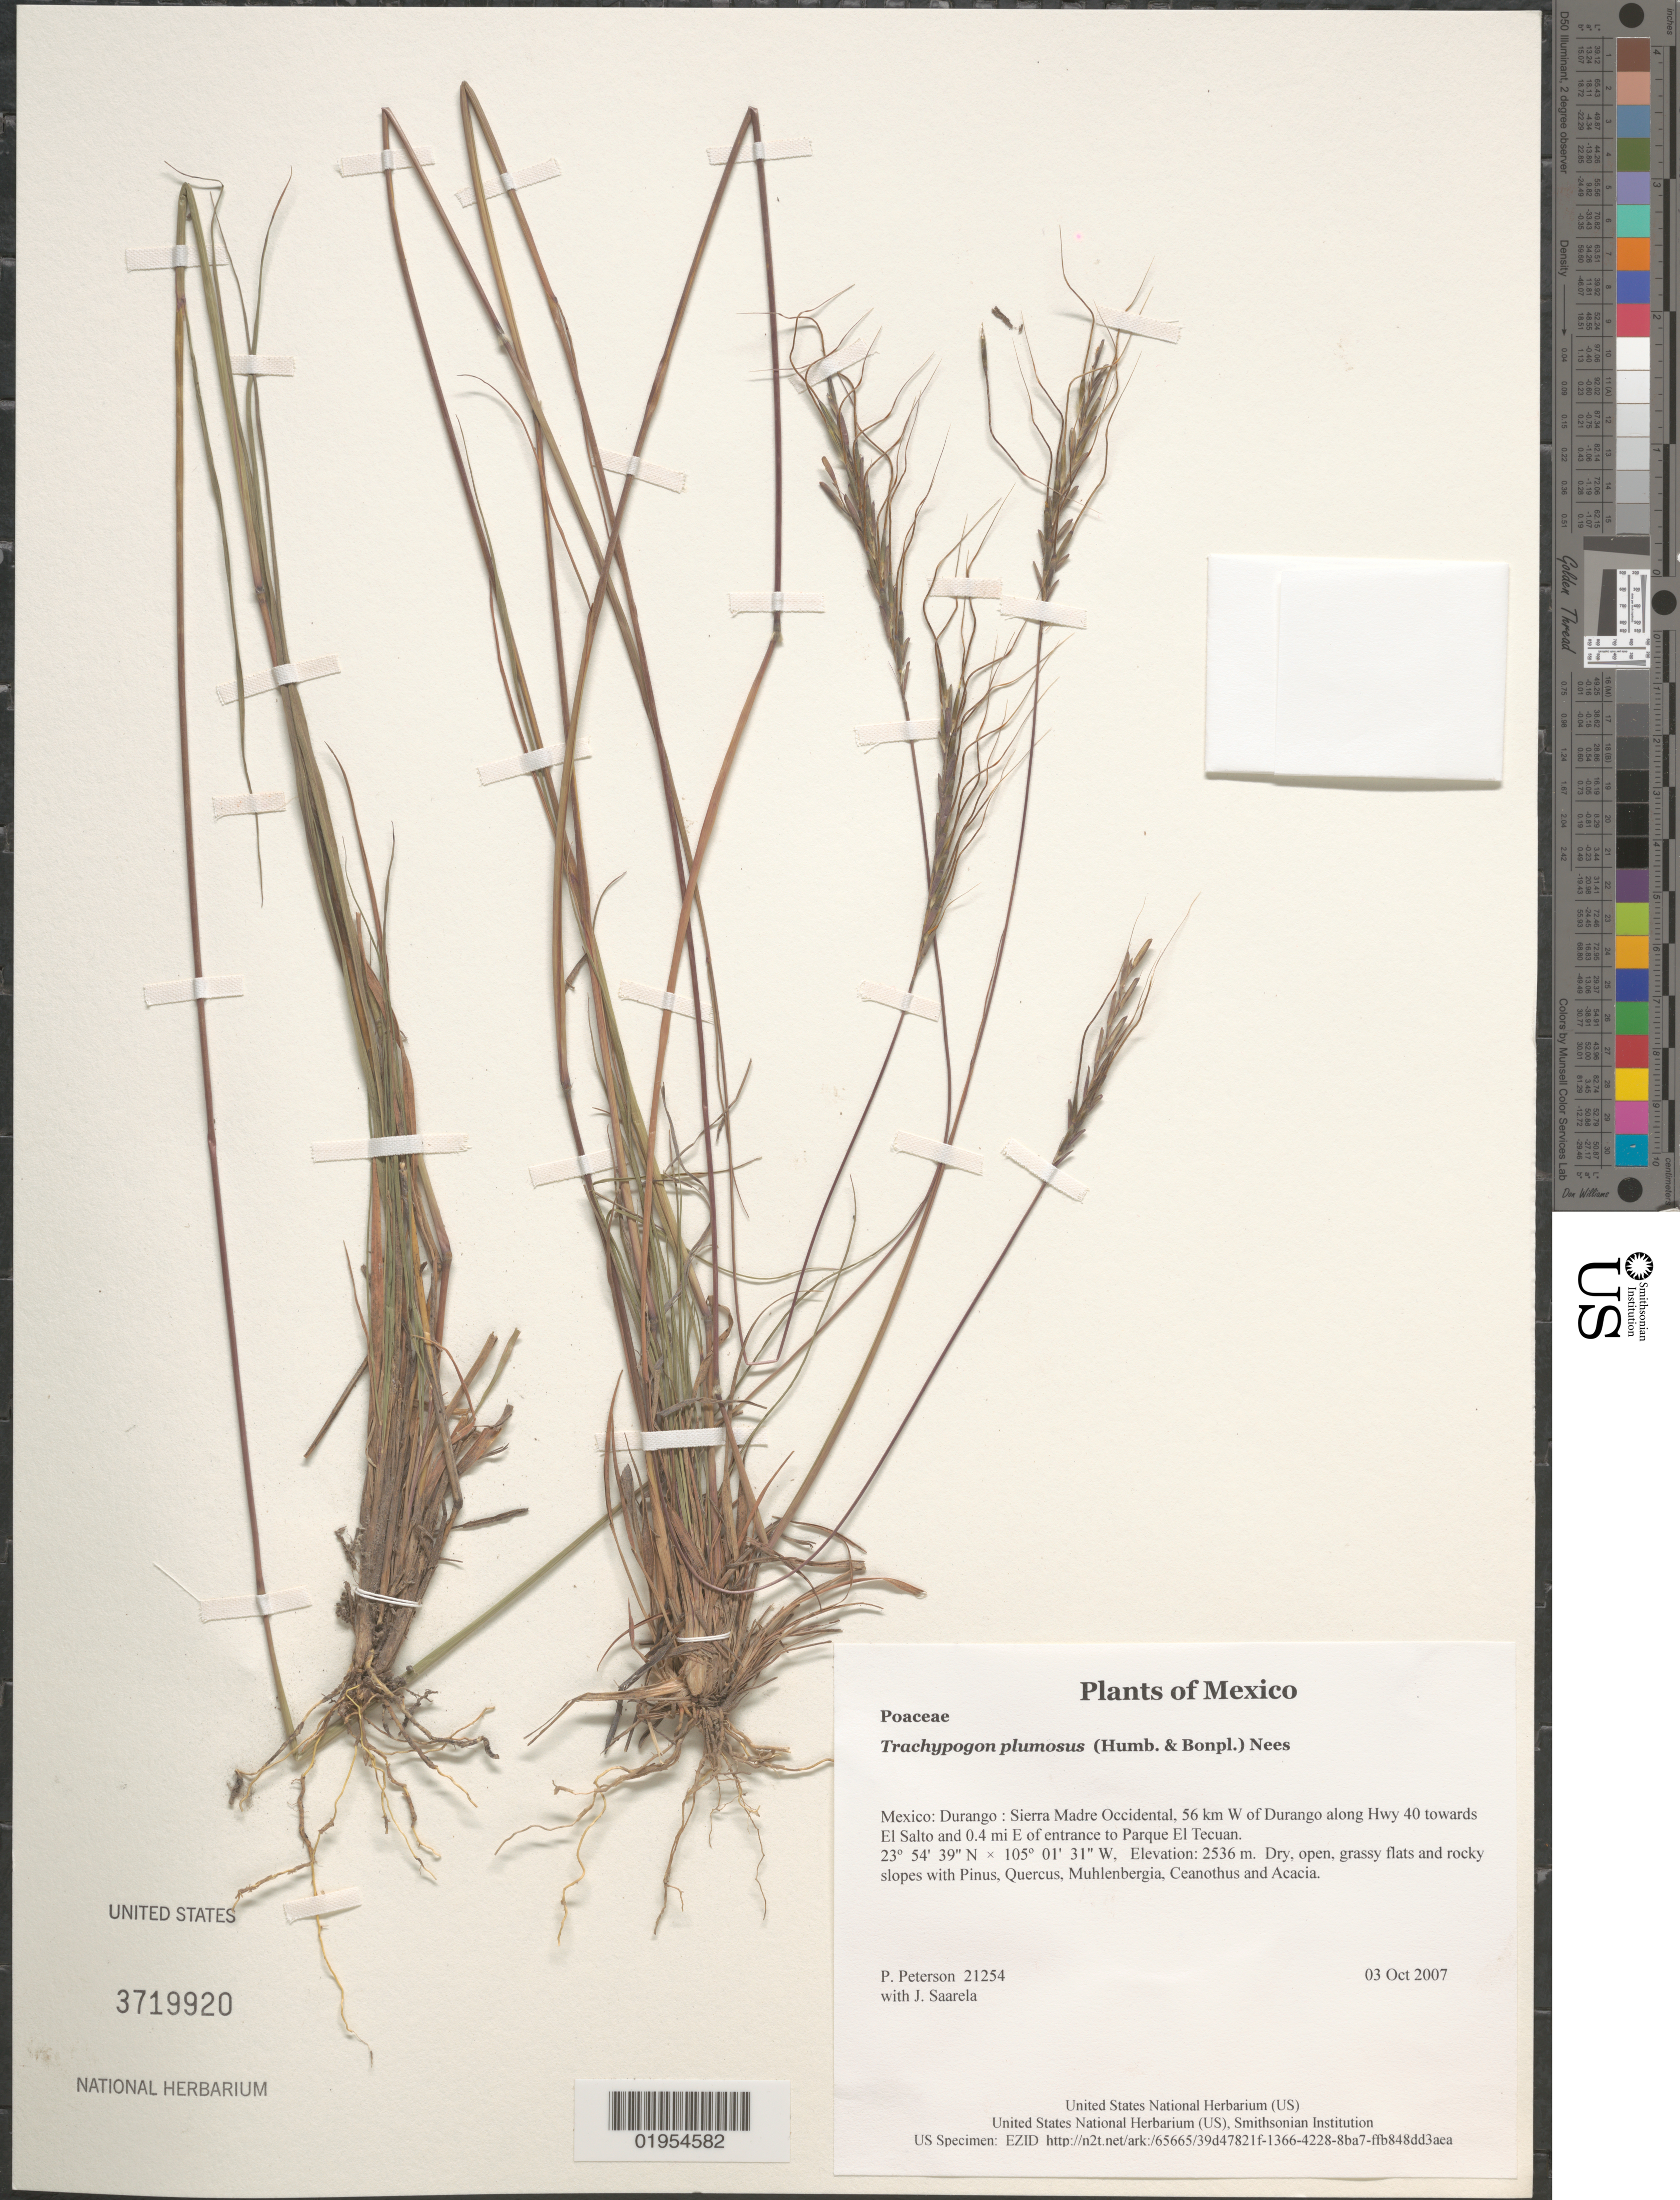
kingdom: Plantae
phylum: Tracheophyta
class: Liliopsida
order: Poales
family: Poaceae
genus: Trachypogon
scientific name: Trachypogon plumosus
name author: (Humb. & Bonpl.) Nees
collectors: P. M. Peterson & J. Saarela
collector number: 21254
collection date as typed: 03 Oct 2007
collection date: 2007-10-03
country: Mexico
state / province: Durango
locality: Sierra Madre Occidental, 56 km W of Durango along Hwy 40 towards El Salto and 0.4 mi E of entrance to Parque El Tecuan.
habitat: Dry, open, grassy flats and rocky slopes with Pinus, Quercus, Muhlenbergia, Ceanothus and Acacia.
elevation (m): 2536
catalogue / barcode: US 3719920